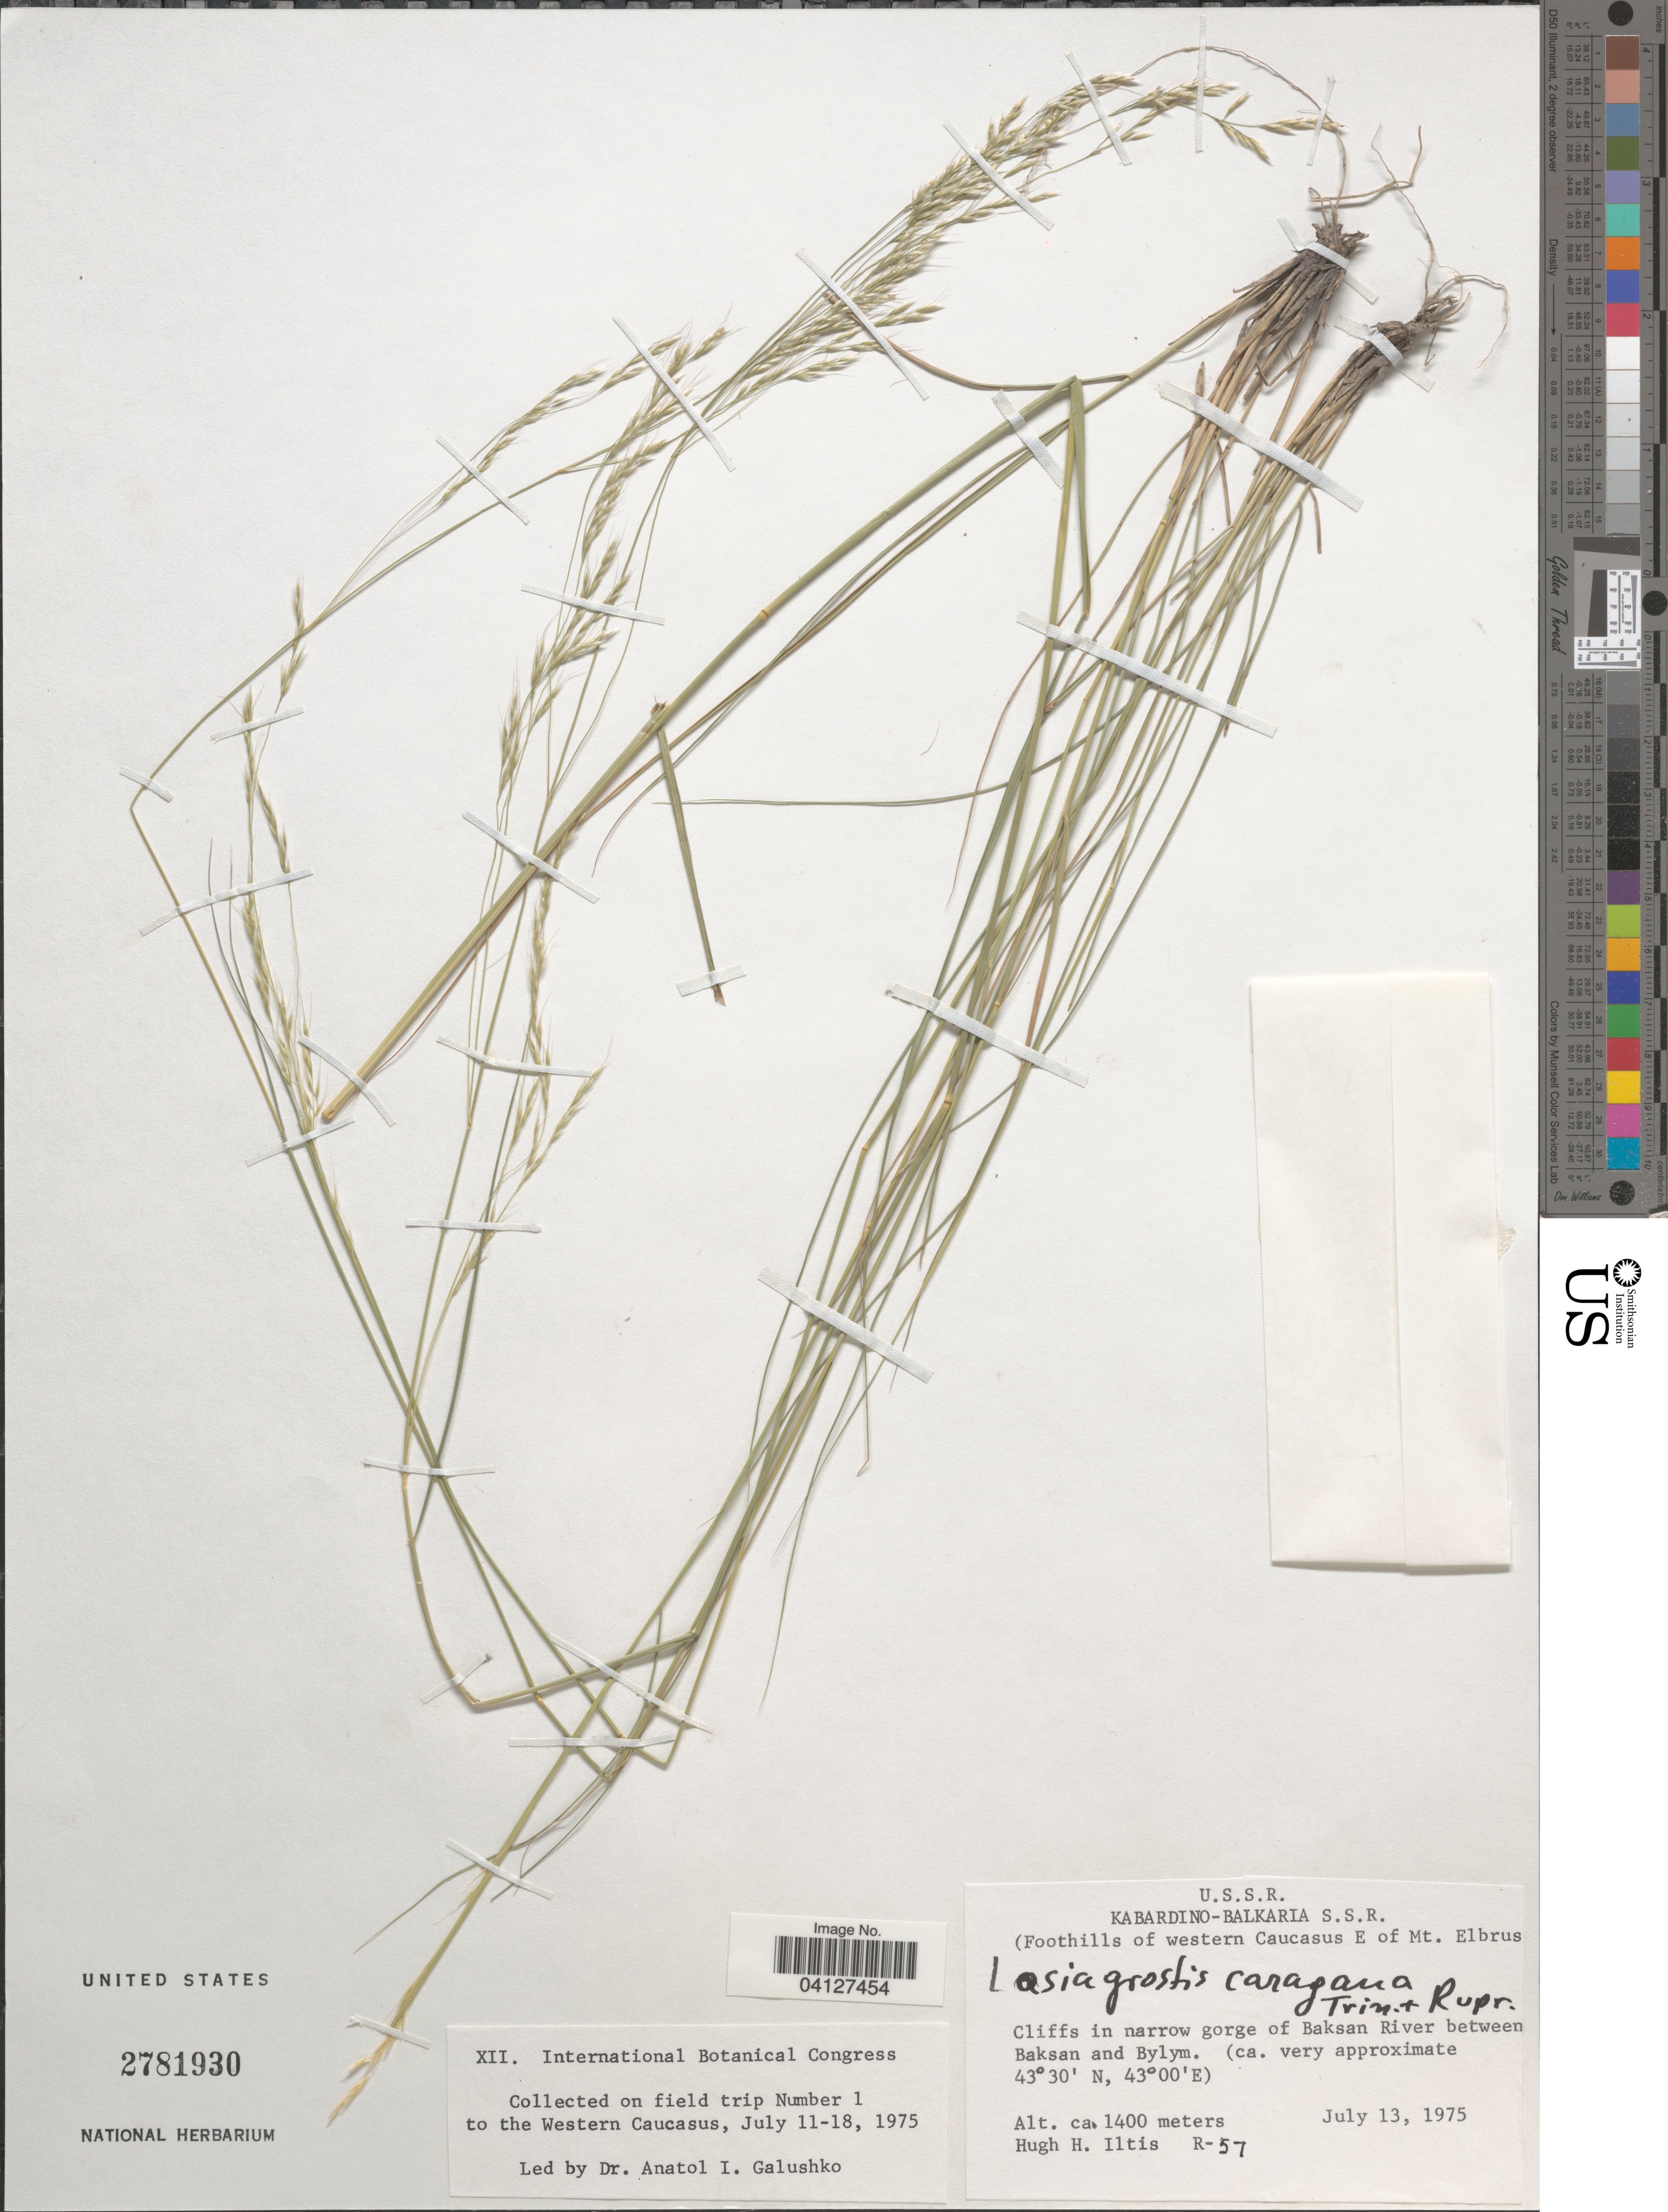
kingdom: Plantae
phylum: Tracheophyta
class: Liliopsida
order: Poales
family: Poaceae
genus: Achnatherum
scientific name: Achnatherum caragana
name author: (Trin.) Nevski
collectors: H. Iltis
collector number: R-57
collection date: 1975-07-13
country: Russian Federation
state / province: Kabardino-Balkar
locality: U.S.S.R. (Foothills of western Caucasus E of Mt. Elbrus. Cliffs in narrow gorge of Baksan River between Baksan and Bylym.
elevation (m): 1400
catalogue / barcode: US 2781930